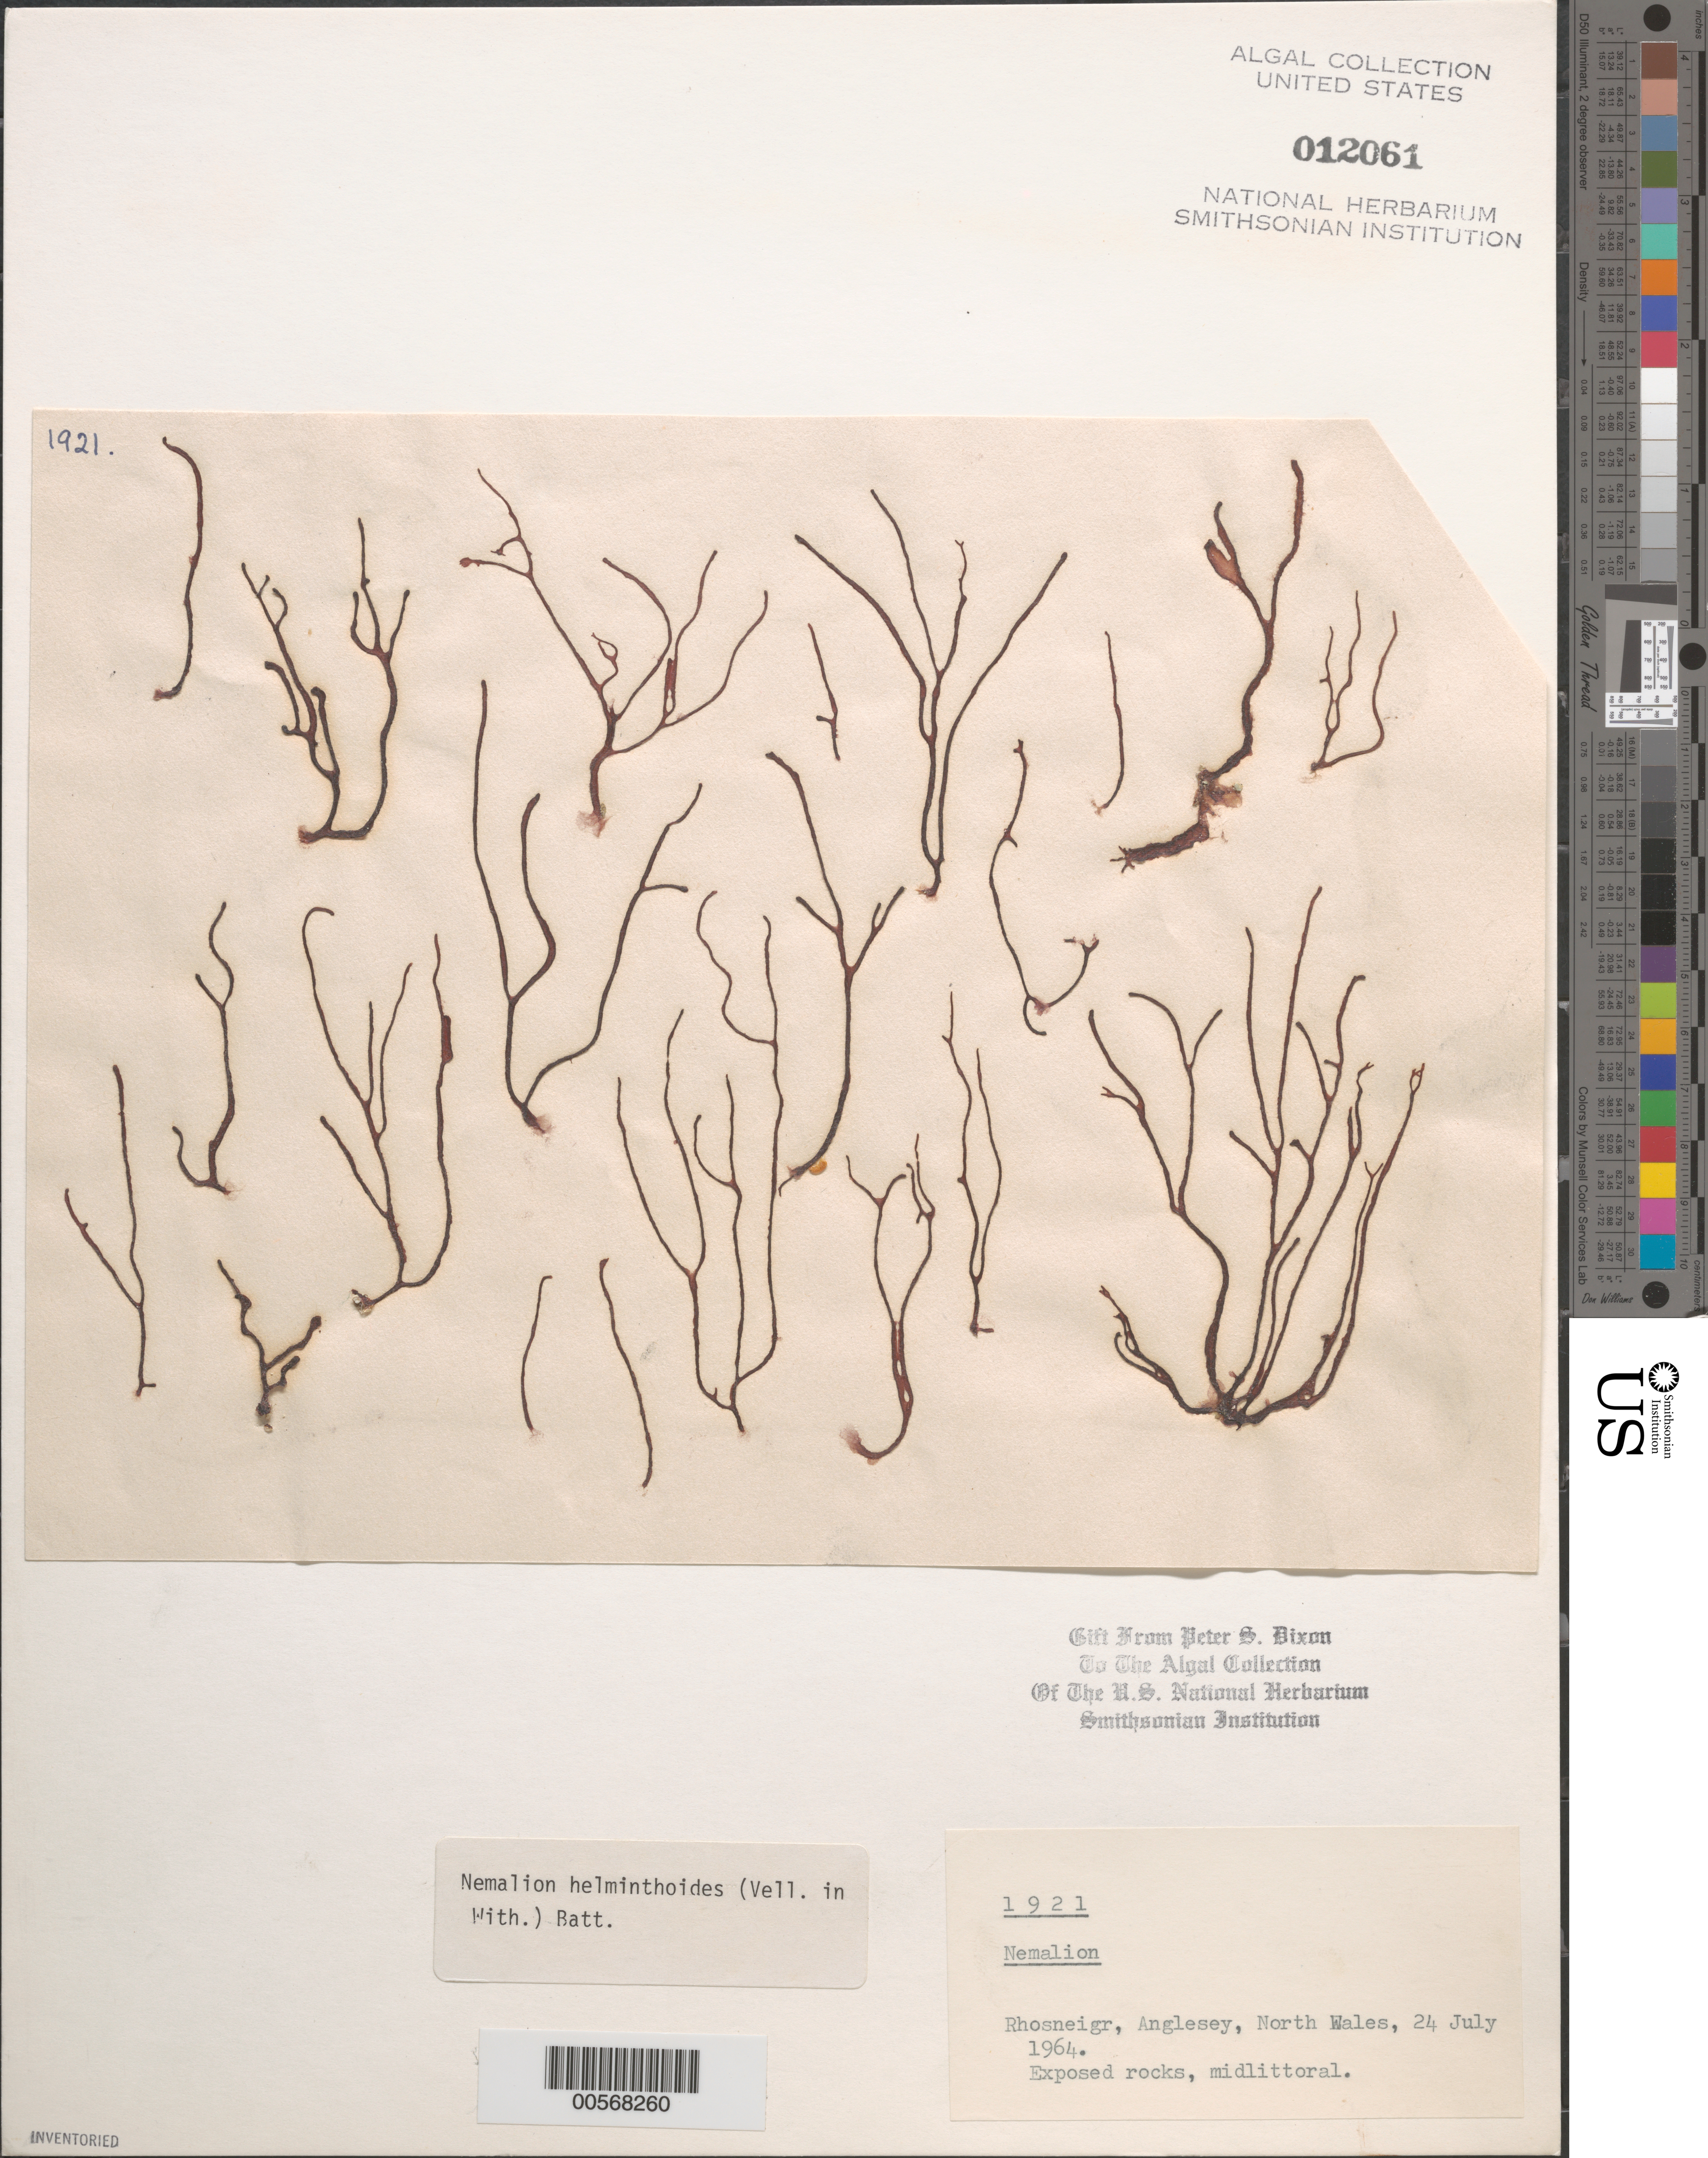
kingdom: Plantae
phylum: Rhodophyta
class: Florideophyceae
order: Nemaliales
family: Nemaliaceae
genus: Nemalion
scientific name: Nemalion multifidum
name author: (Lyngb.) Chauvin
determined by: Algae name updating Project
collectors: P. S. Dixon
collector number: PSD 1921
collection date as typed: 24 Jul 1964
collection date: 1964-07-24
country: United Kingdom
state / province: Wales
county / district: Gwynedd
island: Anglesey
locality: Rhosneigr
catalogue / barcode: US 12061